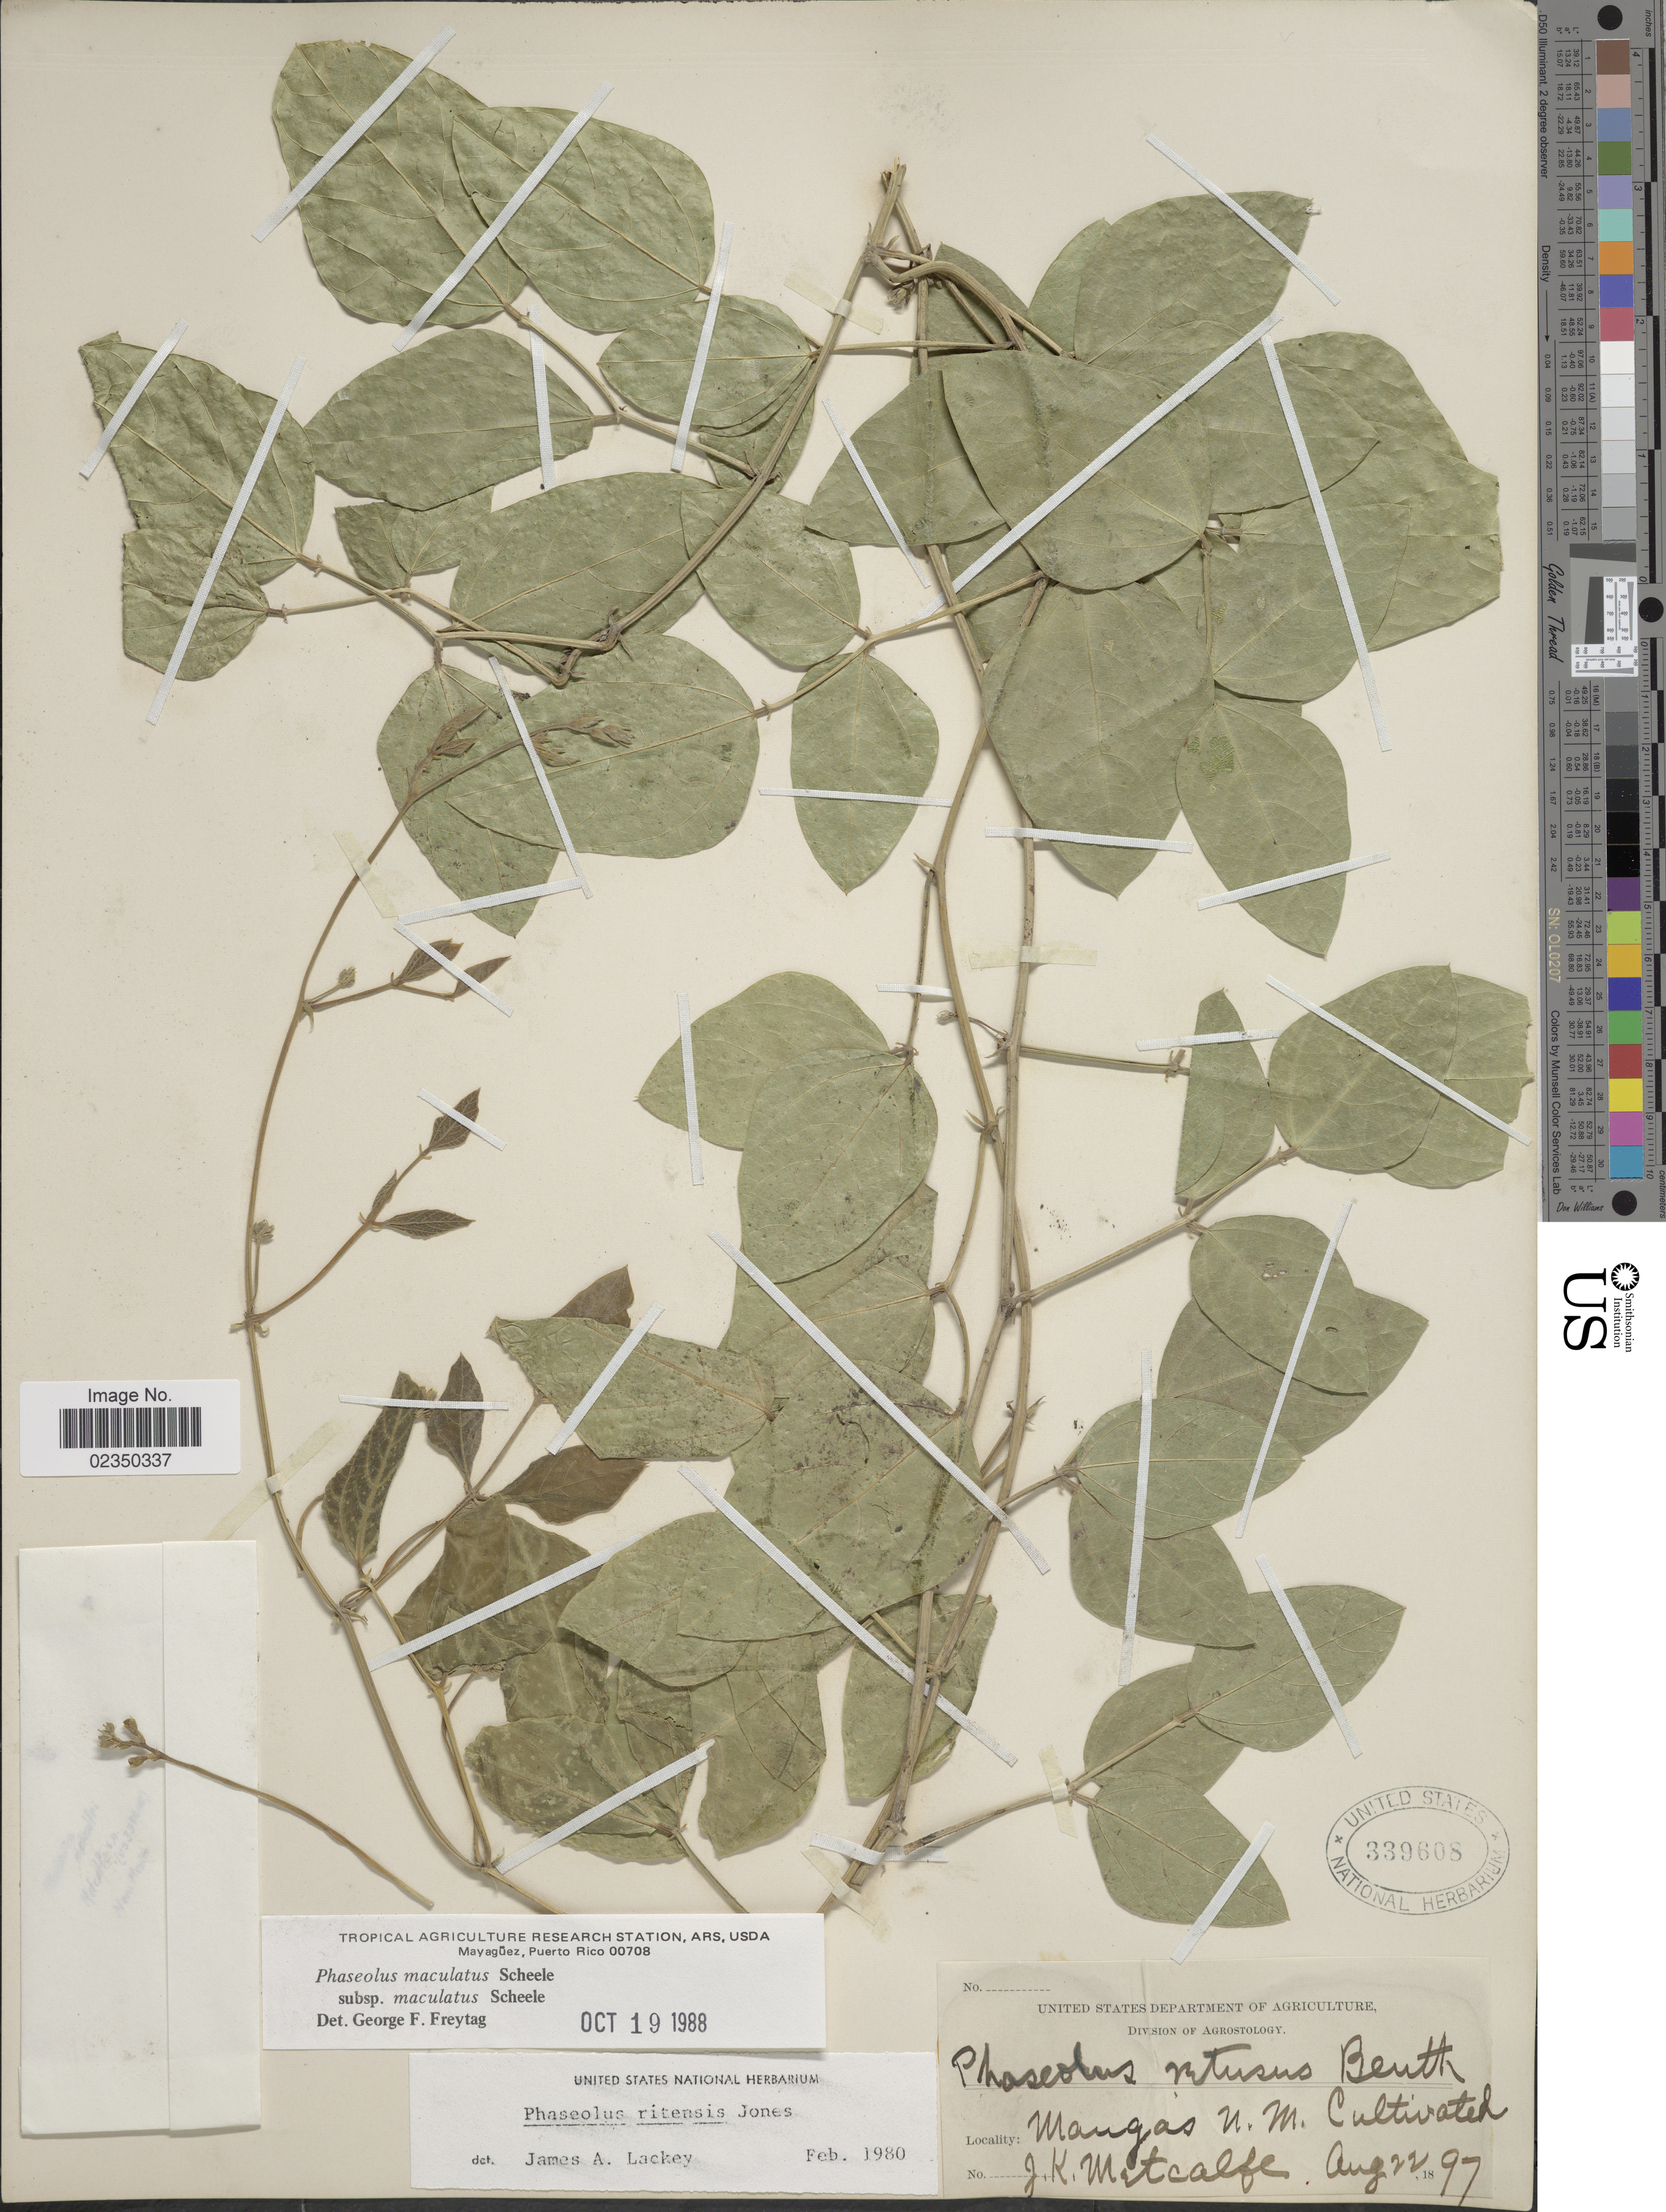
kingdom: Plantae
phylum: Tracheophyta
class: Magnoliopsida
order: Fabales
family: Fabaceae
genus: Phaseolus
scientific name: Phaseolus maculatus subsp. maculatus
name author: Scheele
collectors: J. Metcalfe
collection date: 1897-08-22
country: United States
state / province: New Mexico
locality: Mangas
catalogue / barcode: US 339608